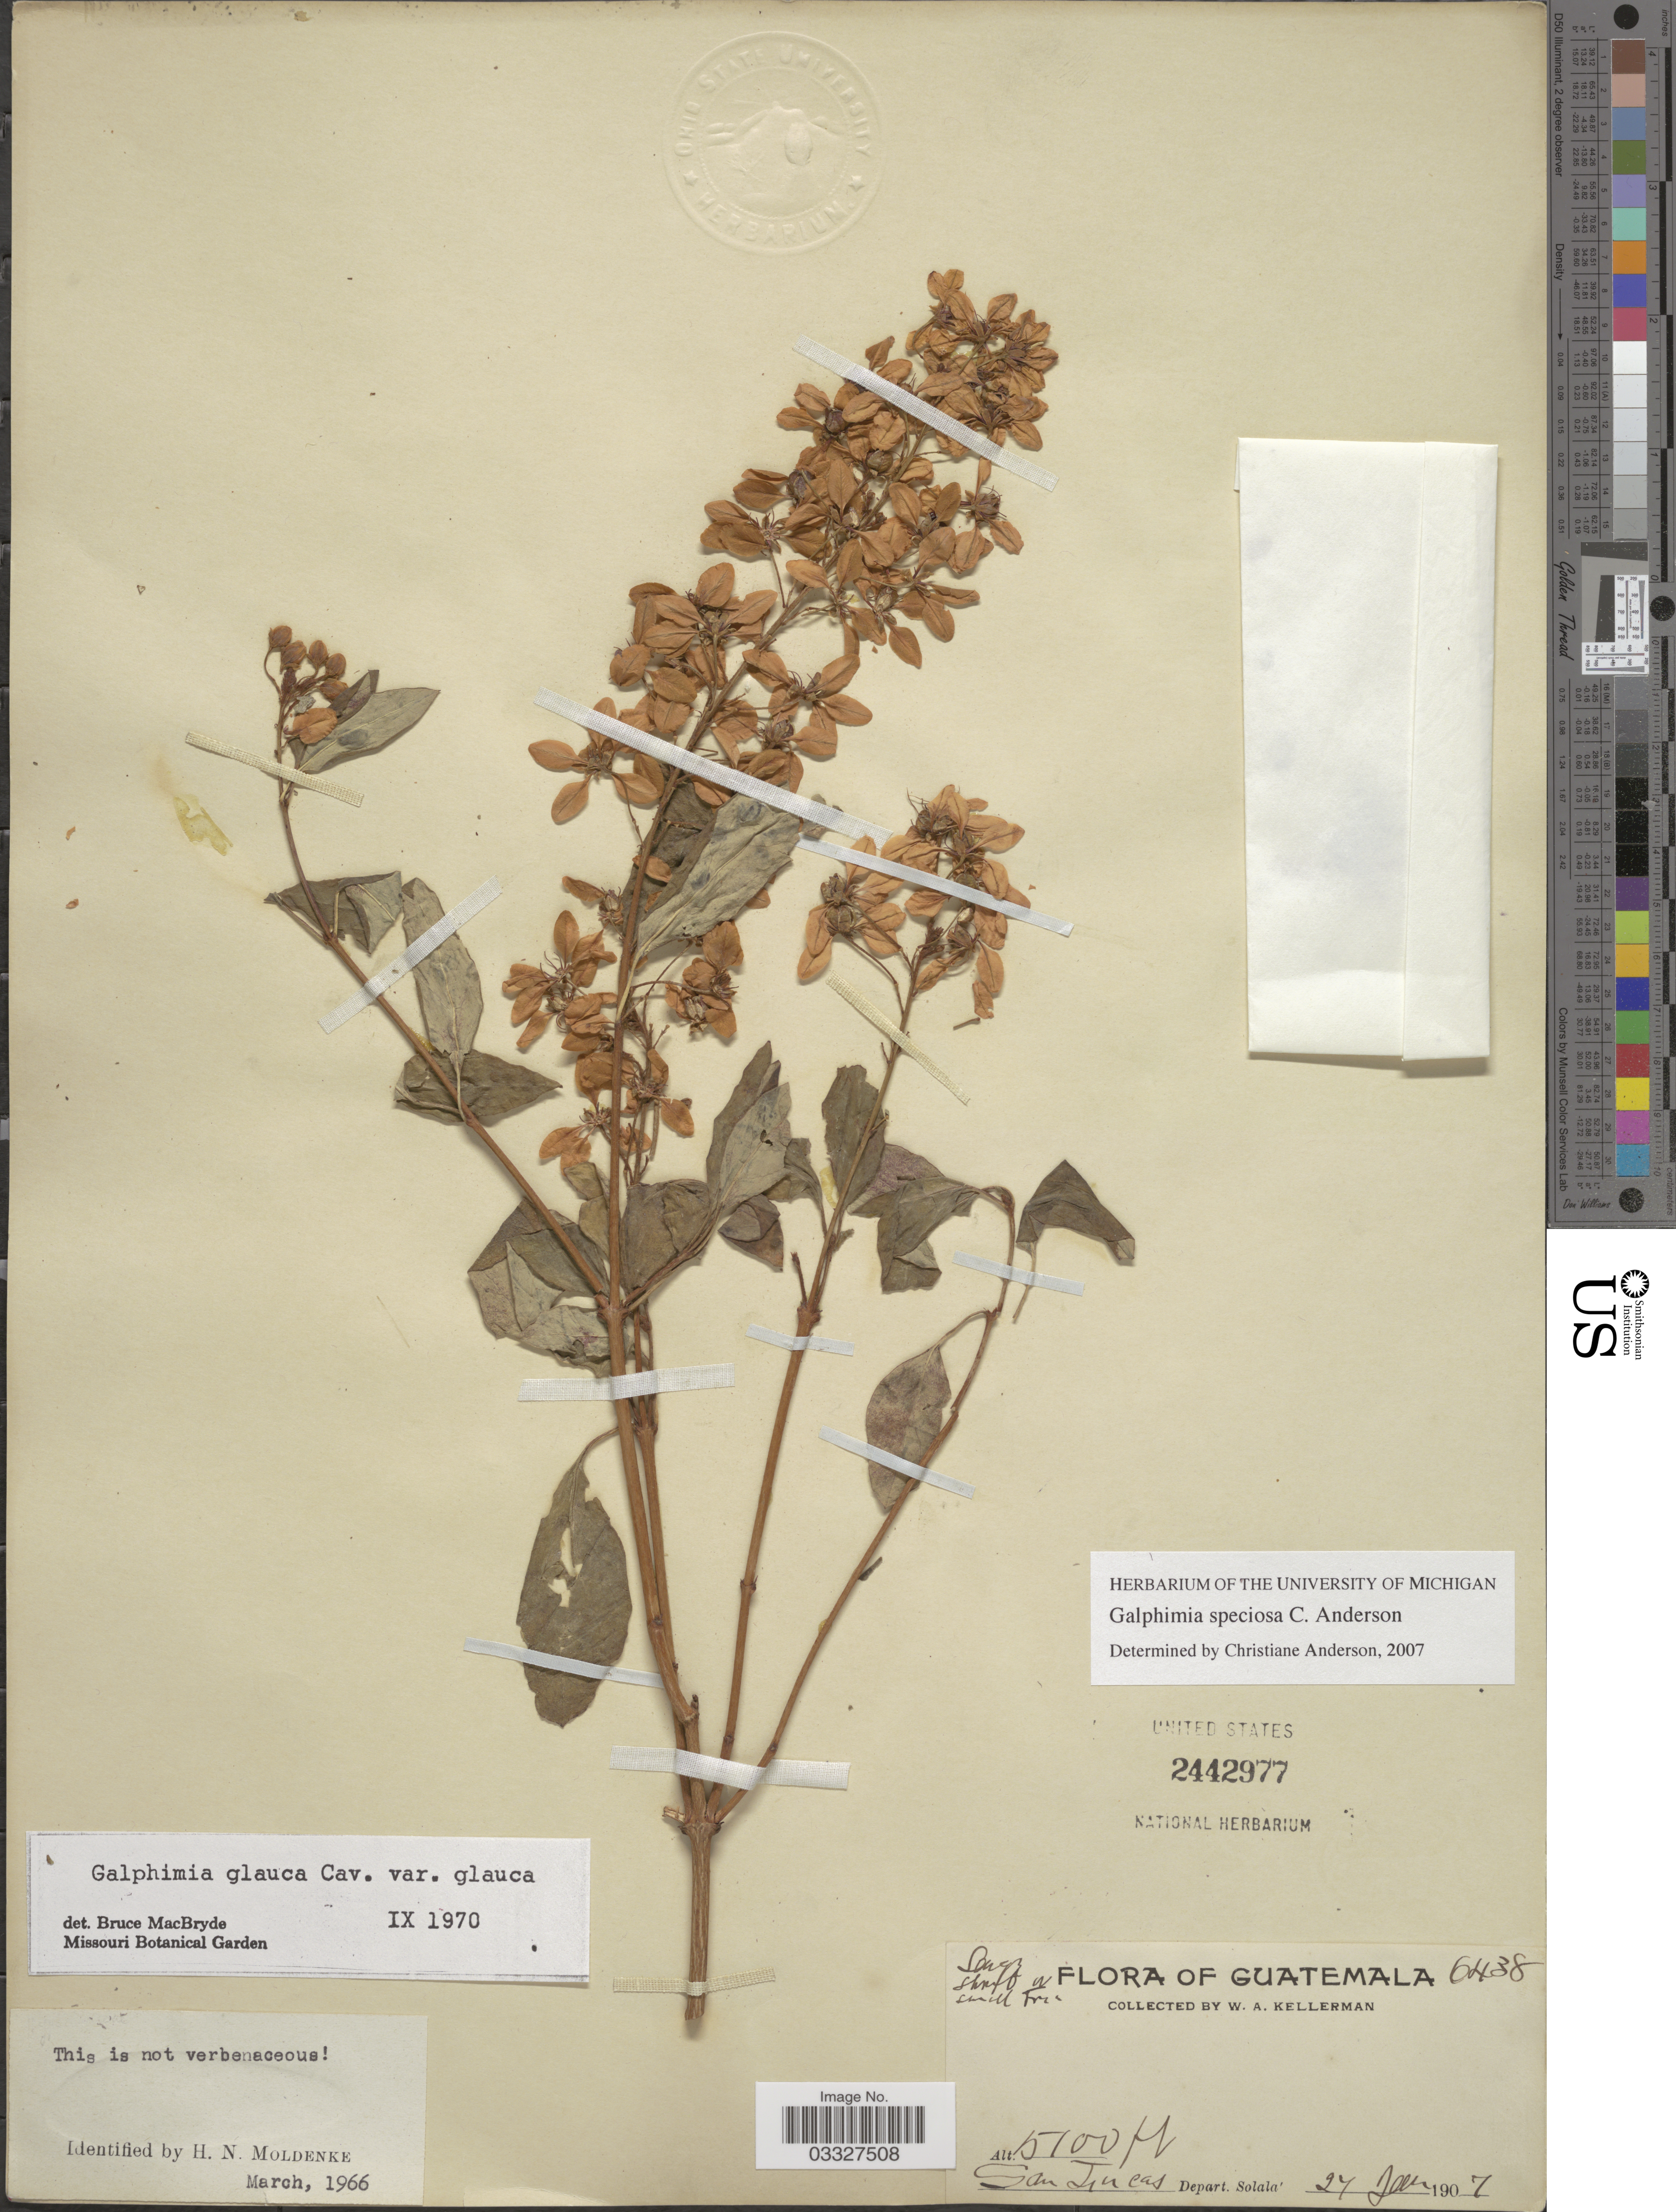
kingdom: Plantae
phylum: Tracheophyta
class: Magnoliopsida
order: Malpighiales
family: Malpighiaceae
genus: Galphimia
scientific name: Galphimia speciosa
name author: C.E. Anderson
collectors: W. Kellerman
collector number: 6438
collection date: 1907-01-27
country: Guatemala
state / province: Sololá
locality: San Lucas Depart. Solala.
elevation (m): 1554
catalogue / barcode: US 2442977